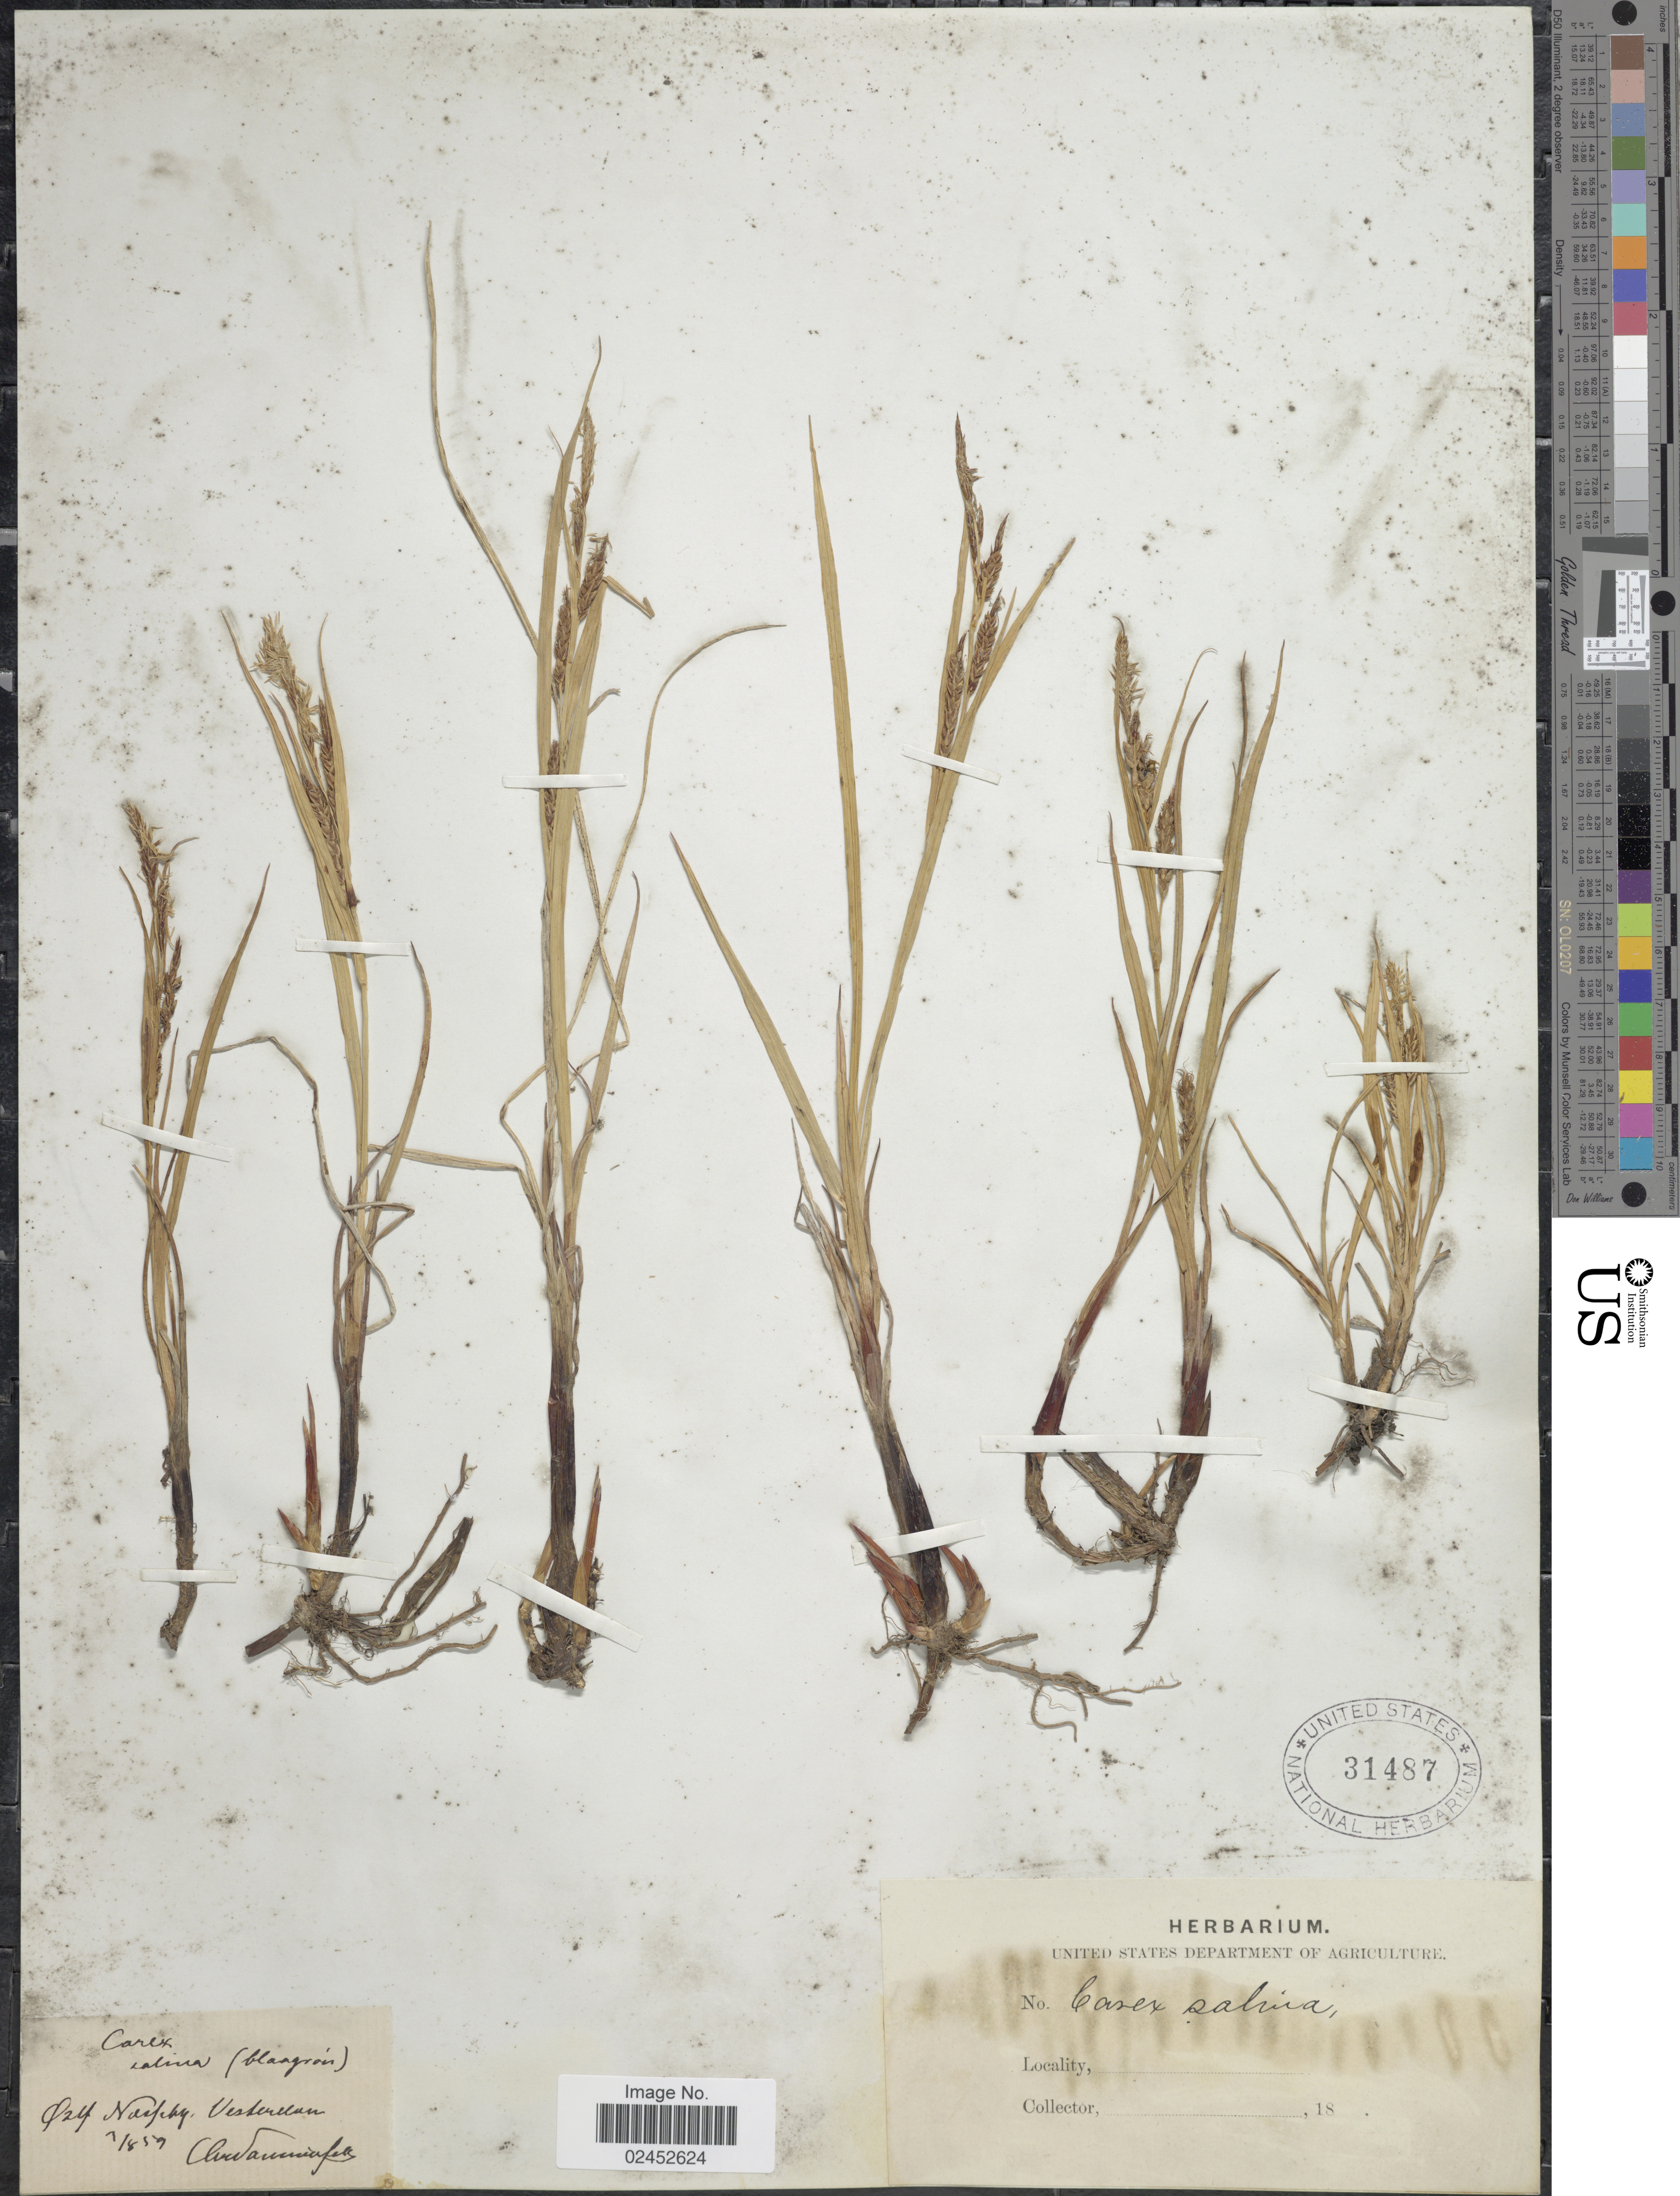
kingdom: Plantae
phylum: Tracheophyta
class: Liliopsida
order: Poales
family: Cyperaceae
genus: Carex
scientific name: Carex salina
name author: Wahlenb.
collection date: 1859-08-03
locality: Øzy Naspeby, Vesterelven [interpreted]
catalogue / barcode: US 31487